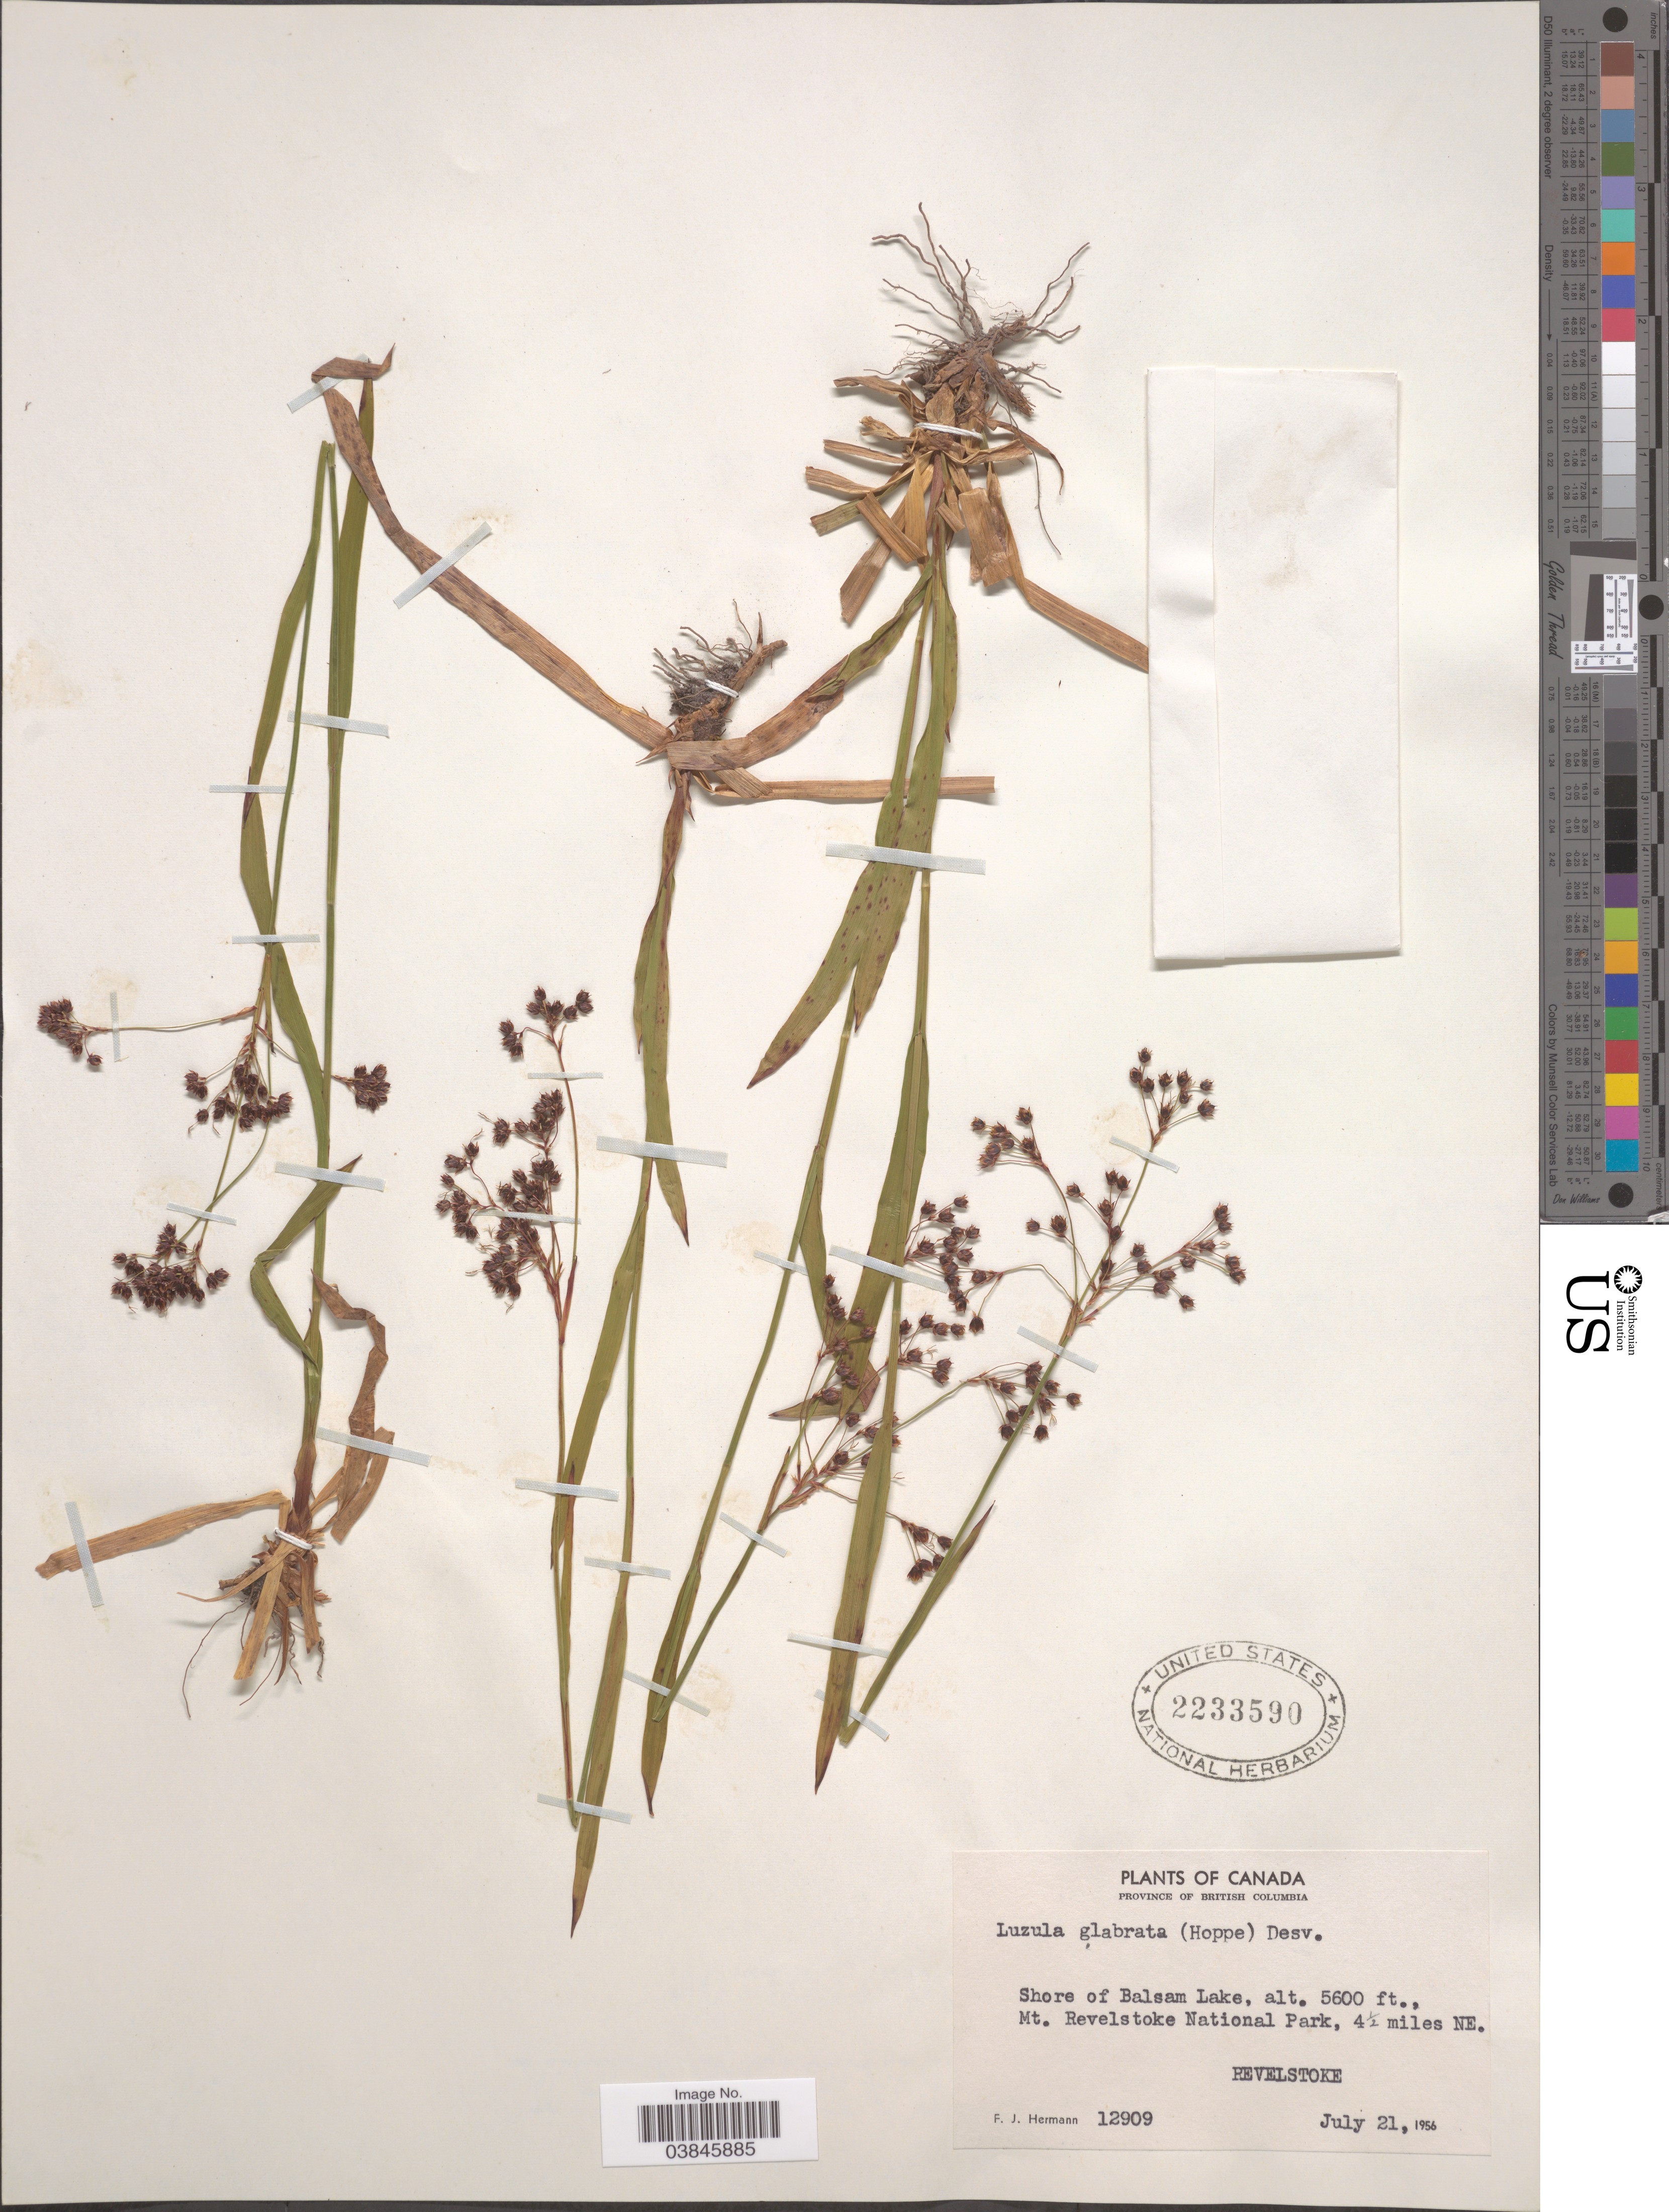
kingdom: Plantae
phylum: Tracheophyta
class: Liliopsida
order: Poales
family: Juncaceae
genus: Luzula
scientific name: Luzula glabrata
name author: (Hoppe) Desv.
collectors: F. J. Hermann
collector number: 12909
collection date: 1956-07-21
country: Canada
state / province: British Columbia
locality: Shore of Balsam lake, Mt. Revelstoke National Park, 4½ miles NE. Revelstoke.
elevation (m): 1707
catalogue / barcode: US 2233590